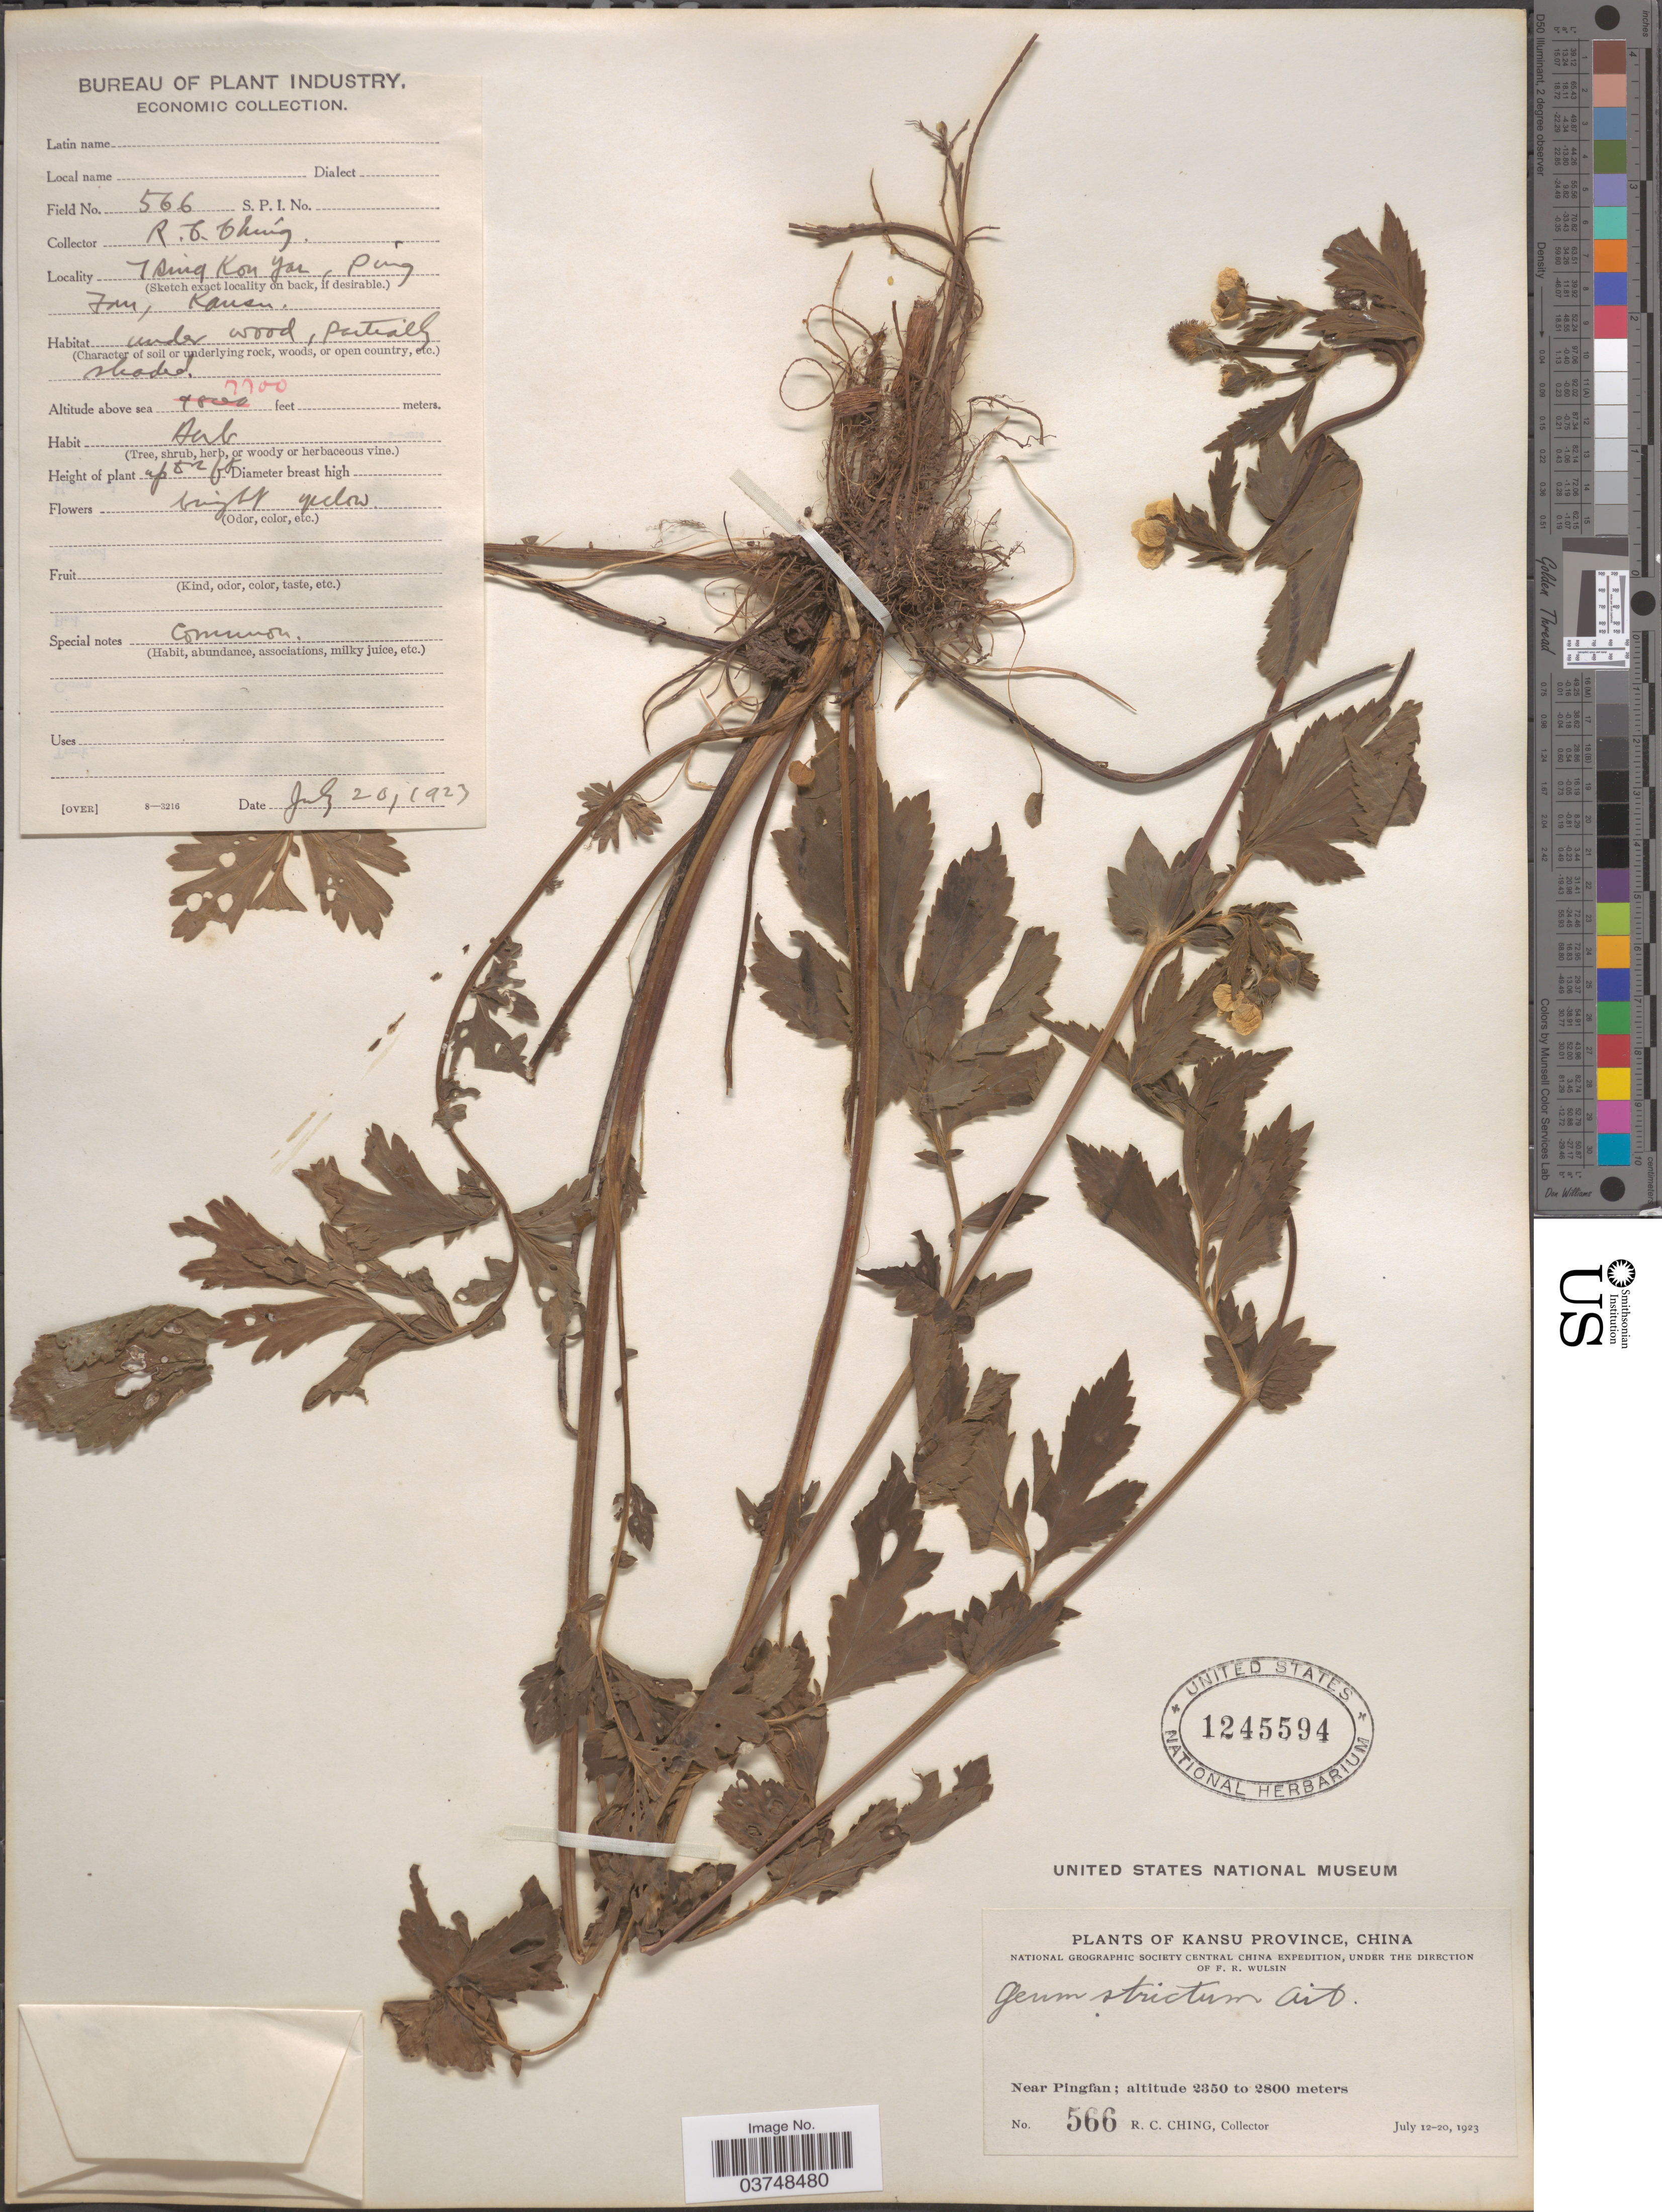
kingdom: Plantae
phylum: Tracheophyta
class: Magnoliopsida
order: Rosales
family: Rosaceae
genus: Geum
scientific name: Geum strictum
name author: Aiton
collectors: R. C. Ching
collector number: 566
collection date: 1923-07-20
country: China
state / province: Gansu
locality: Kansu Province. Near Pingfan. Tsing Kon Yai [interpreted], Ping Fan.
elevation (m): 2347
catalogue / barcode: US 1245594